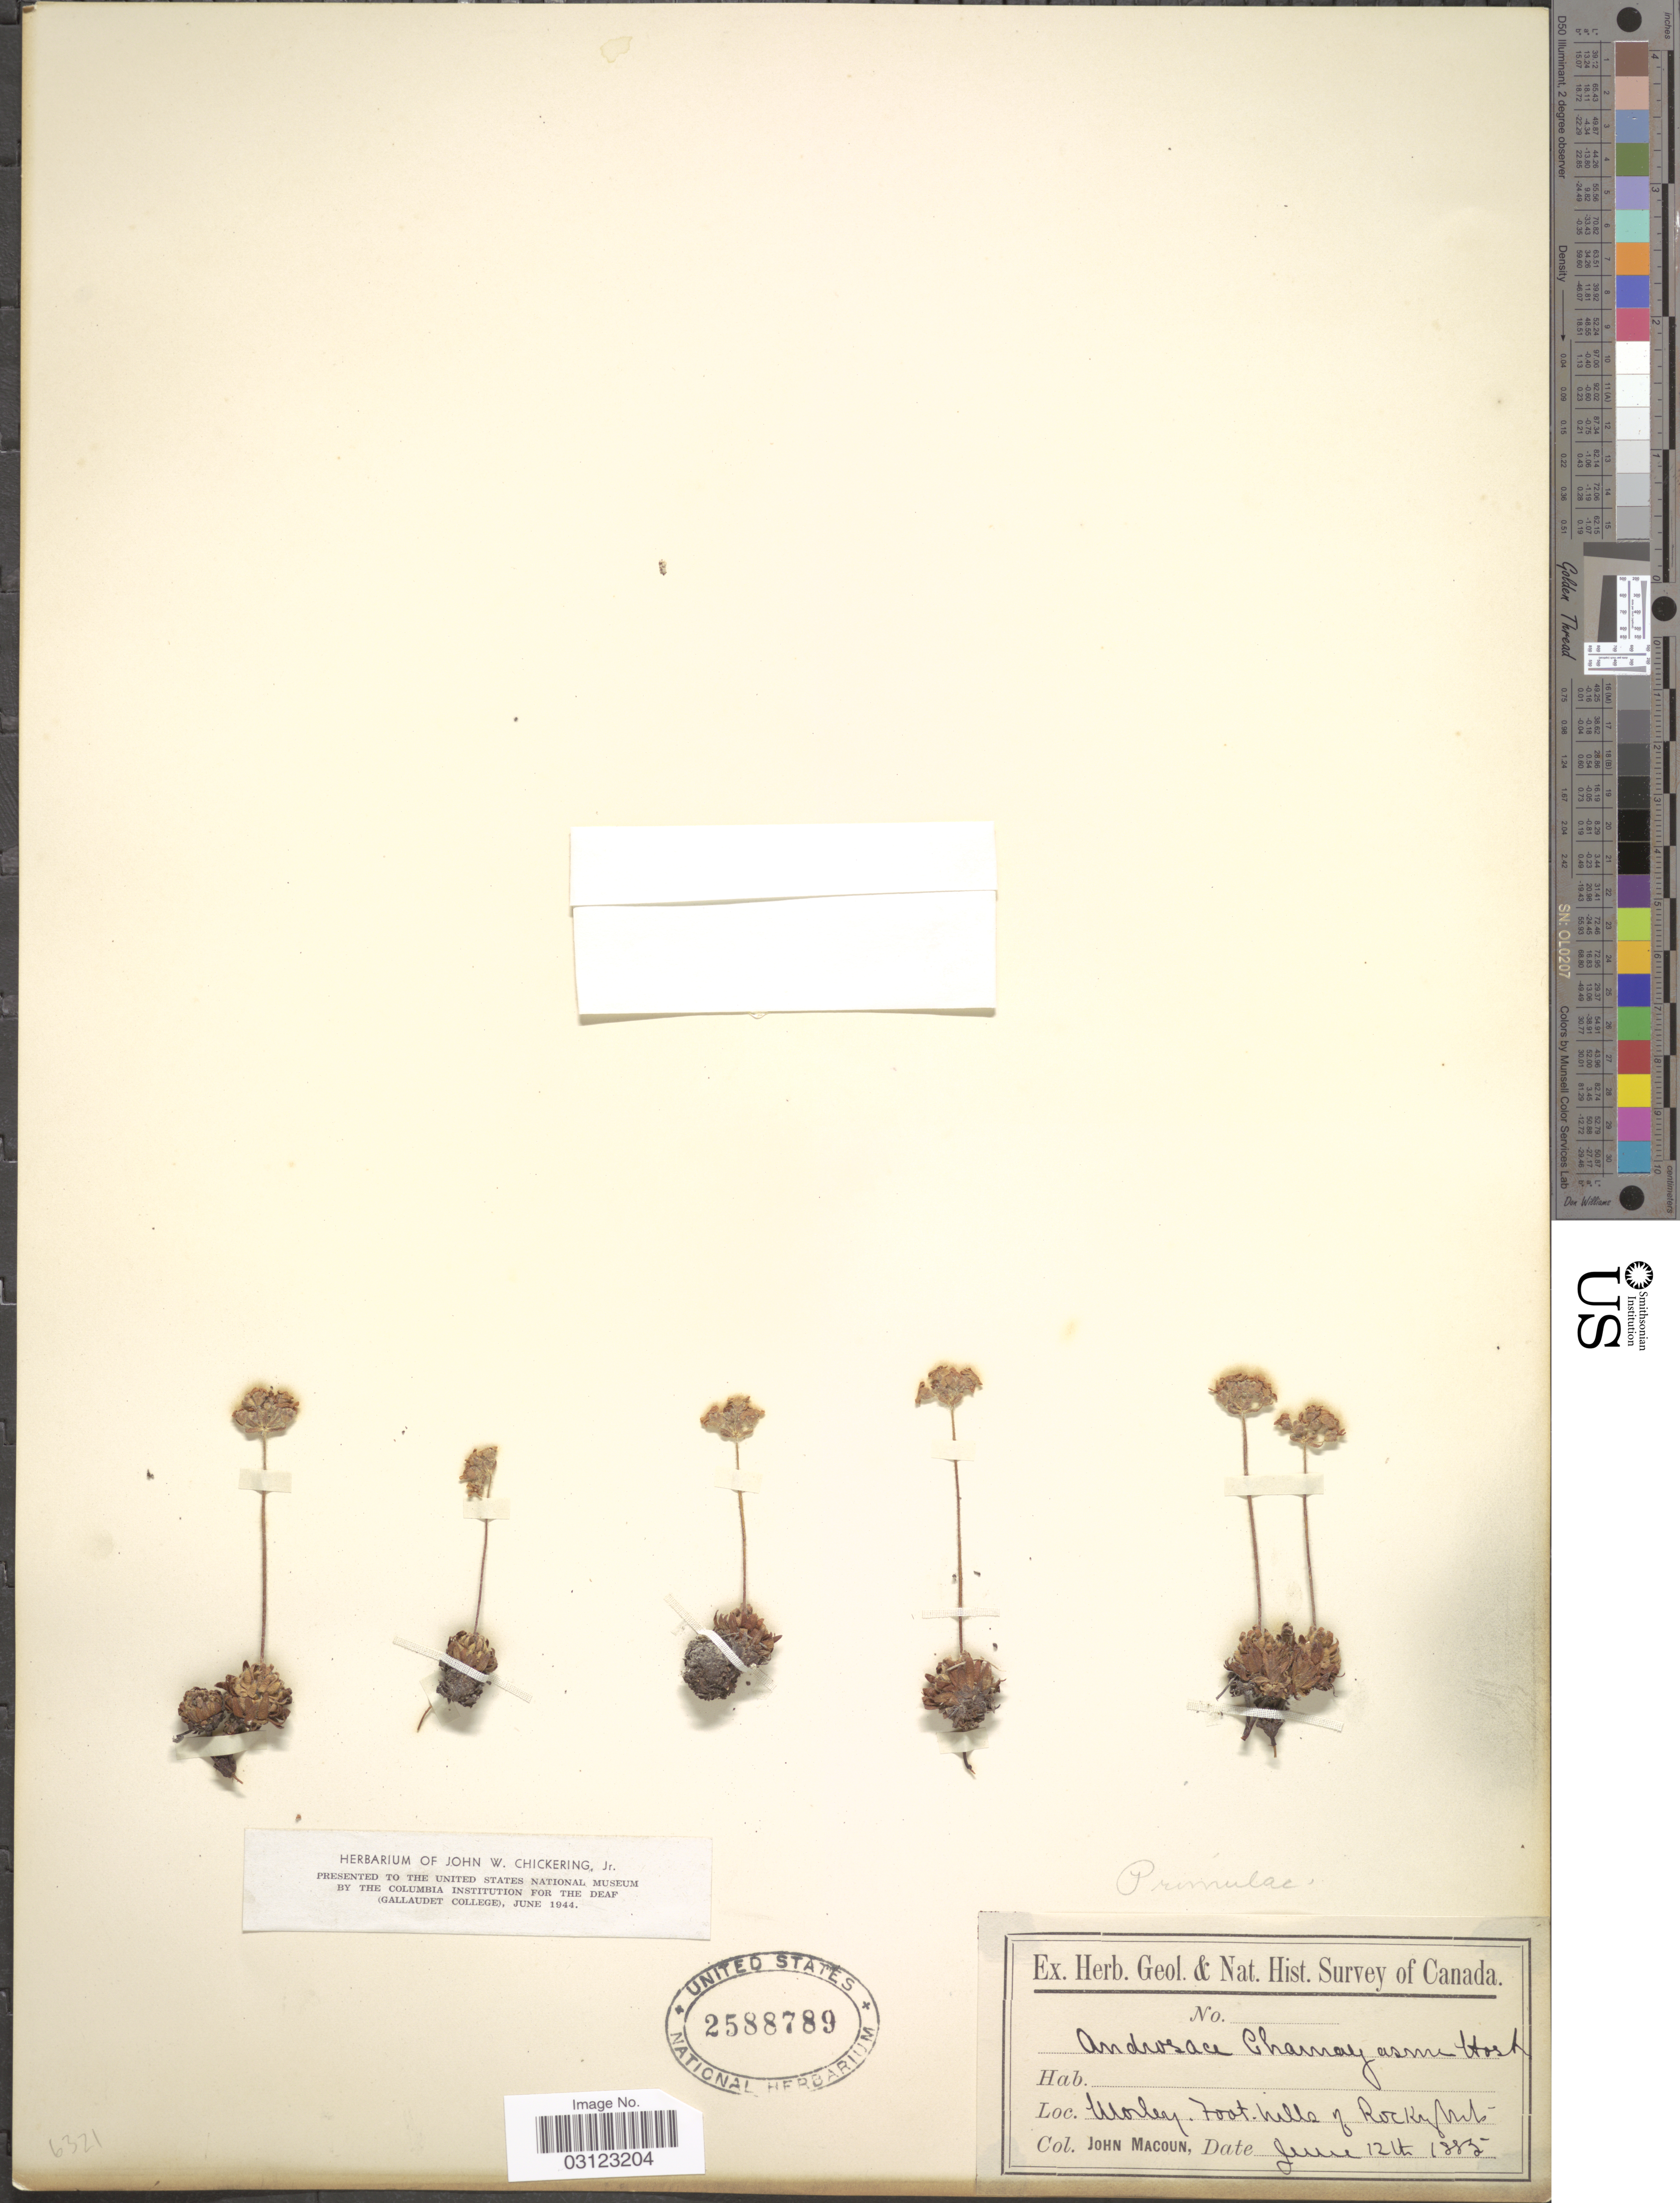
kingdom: Plantae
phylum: Tracheophyta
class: Magnoliopsida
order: Ericales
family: Primulaceae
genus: Androsace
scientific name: Androsace chamaejasme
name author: Wulfen ex Host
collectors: J. Macoun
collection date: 1885-06-12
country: Canada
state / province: Alberta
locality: Morley. Foot hills of Rocky Mts.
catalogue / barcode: US 2588789